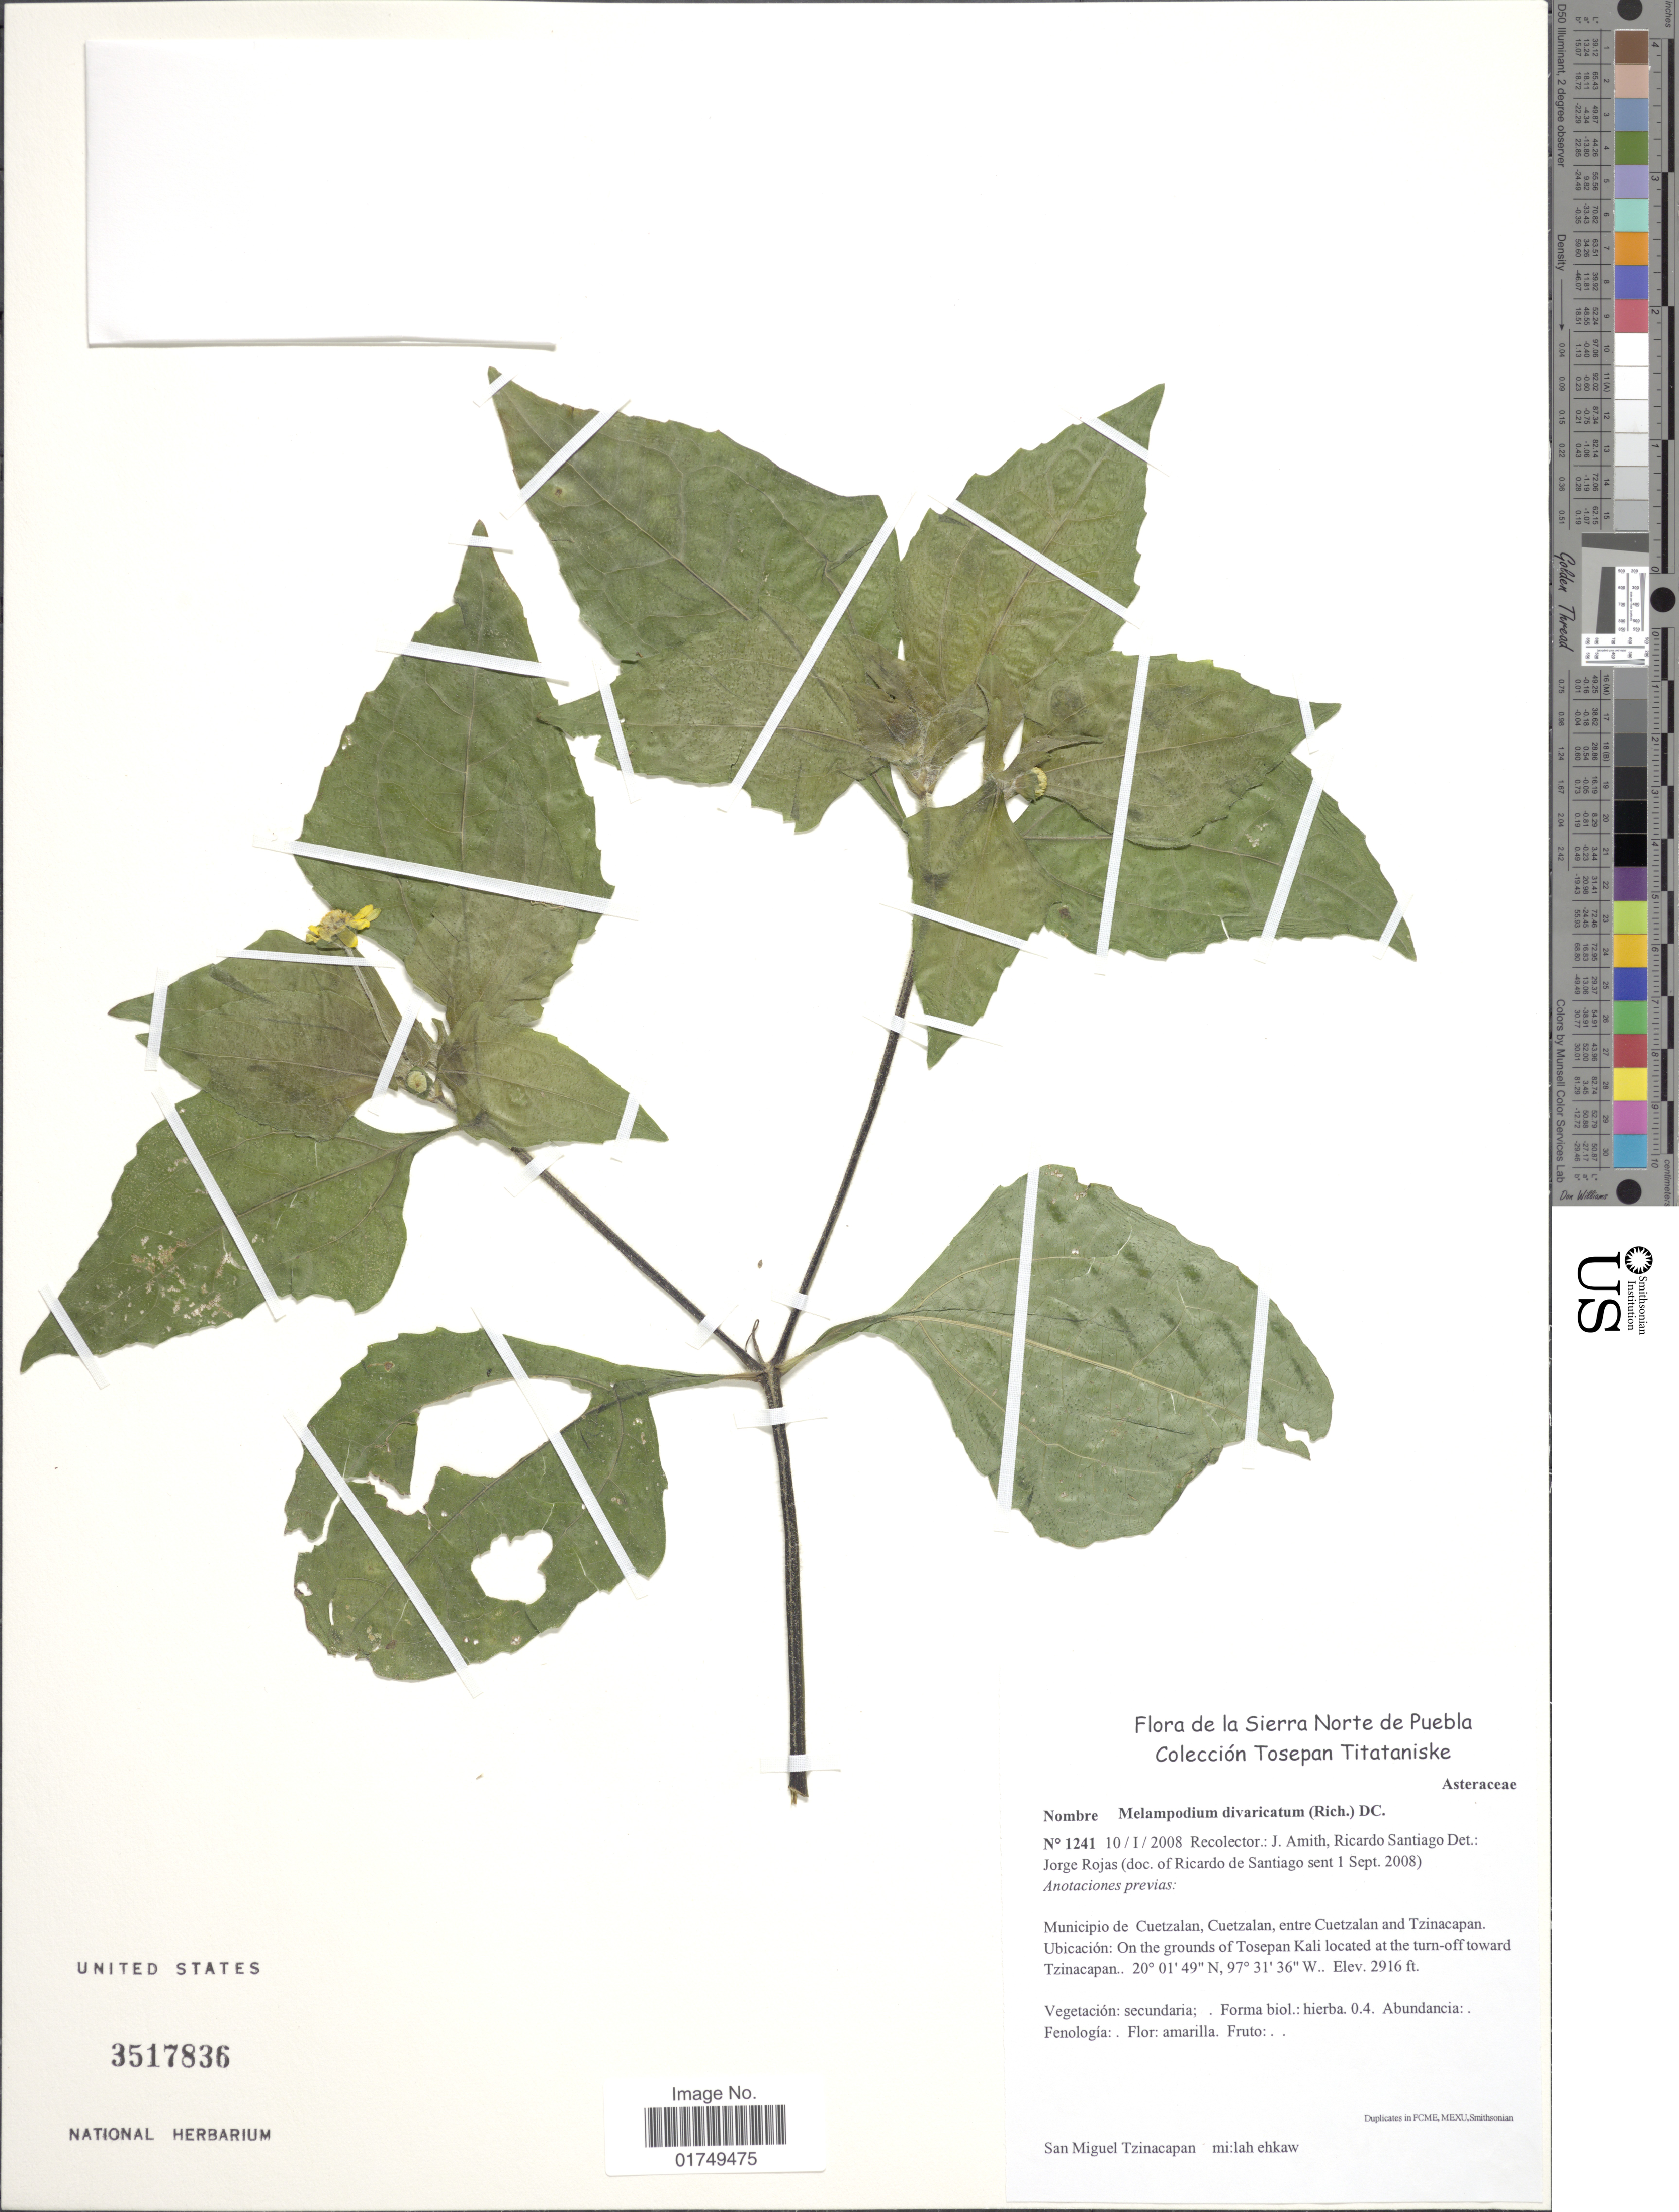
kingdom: Plantae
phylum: Tracheophyta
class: Magnoliopsida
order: Asterales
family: Asteraceae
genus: Melampodium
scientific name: Melampodium divaricatum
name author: (Rich.) DC.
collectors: J. D. Amith & R. Santiago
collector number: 1241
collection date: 2008-01-10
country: Mexico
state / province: Puebla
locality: Sierra Norte de Puebla, Tosepan Titataniske, Municipio de Cuetzalan, Cuetzalan, entre Cuetzalan and Tzinacapan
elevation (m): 889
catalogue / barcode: US 3517836